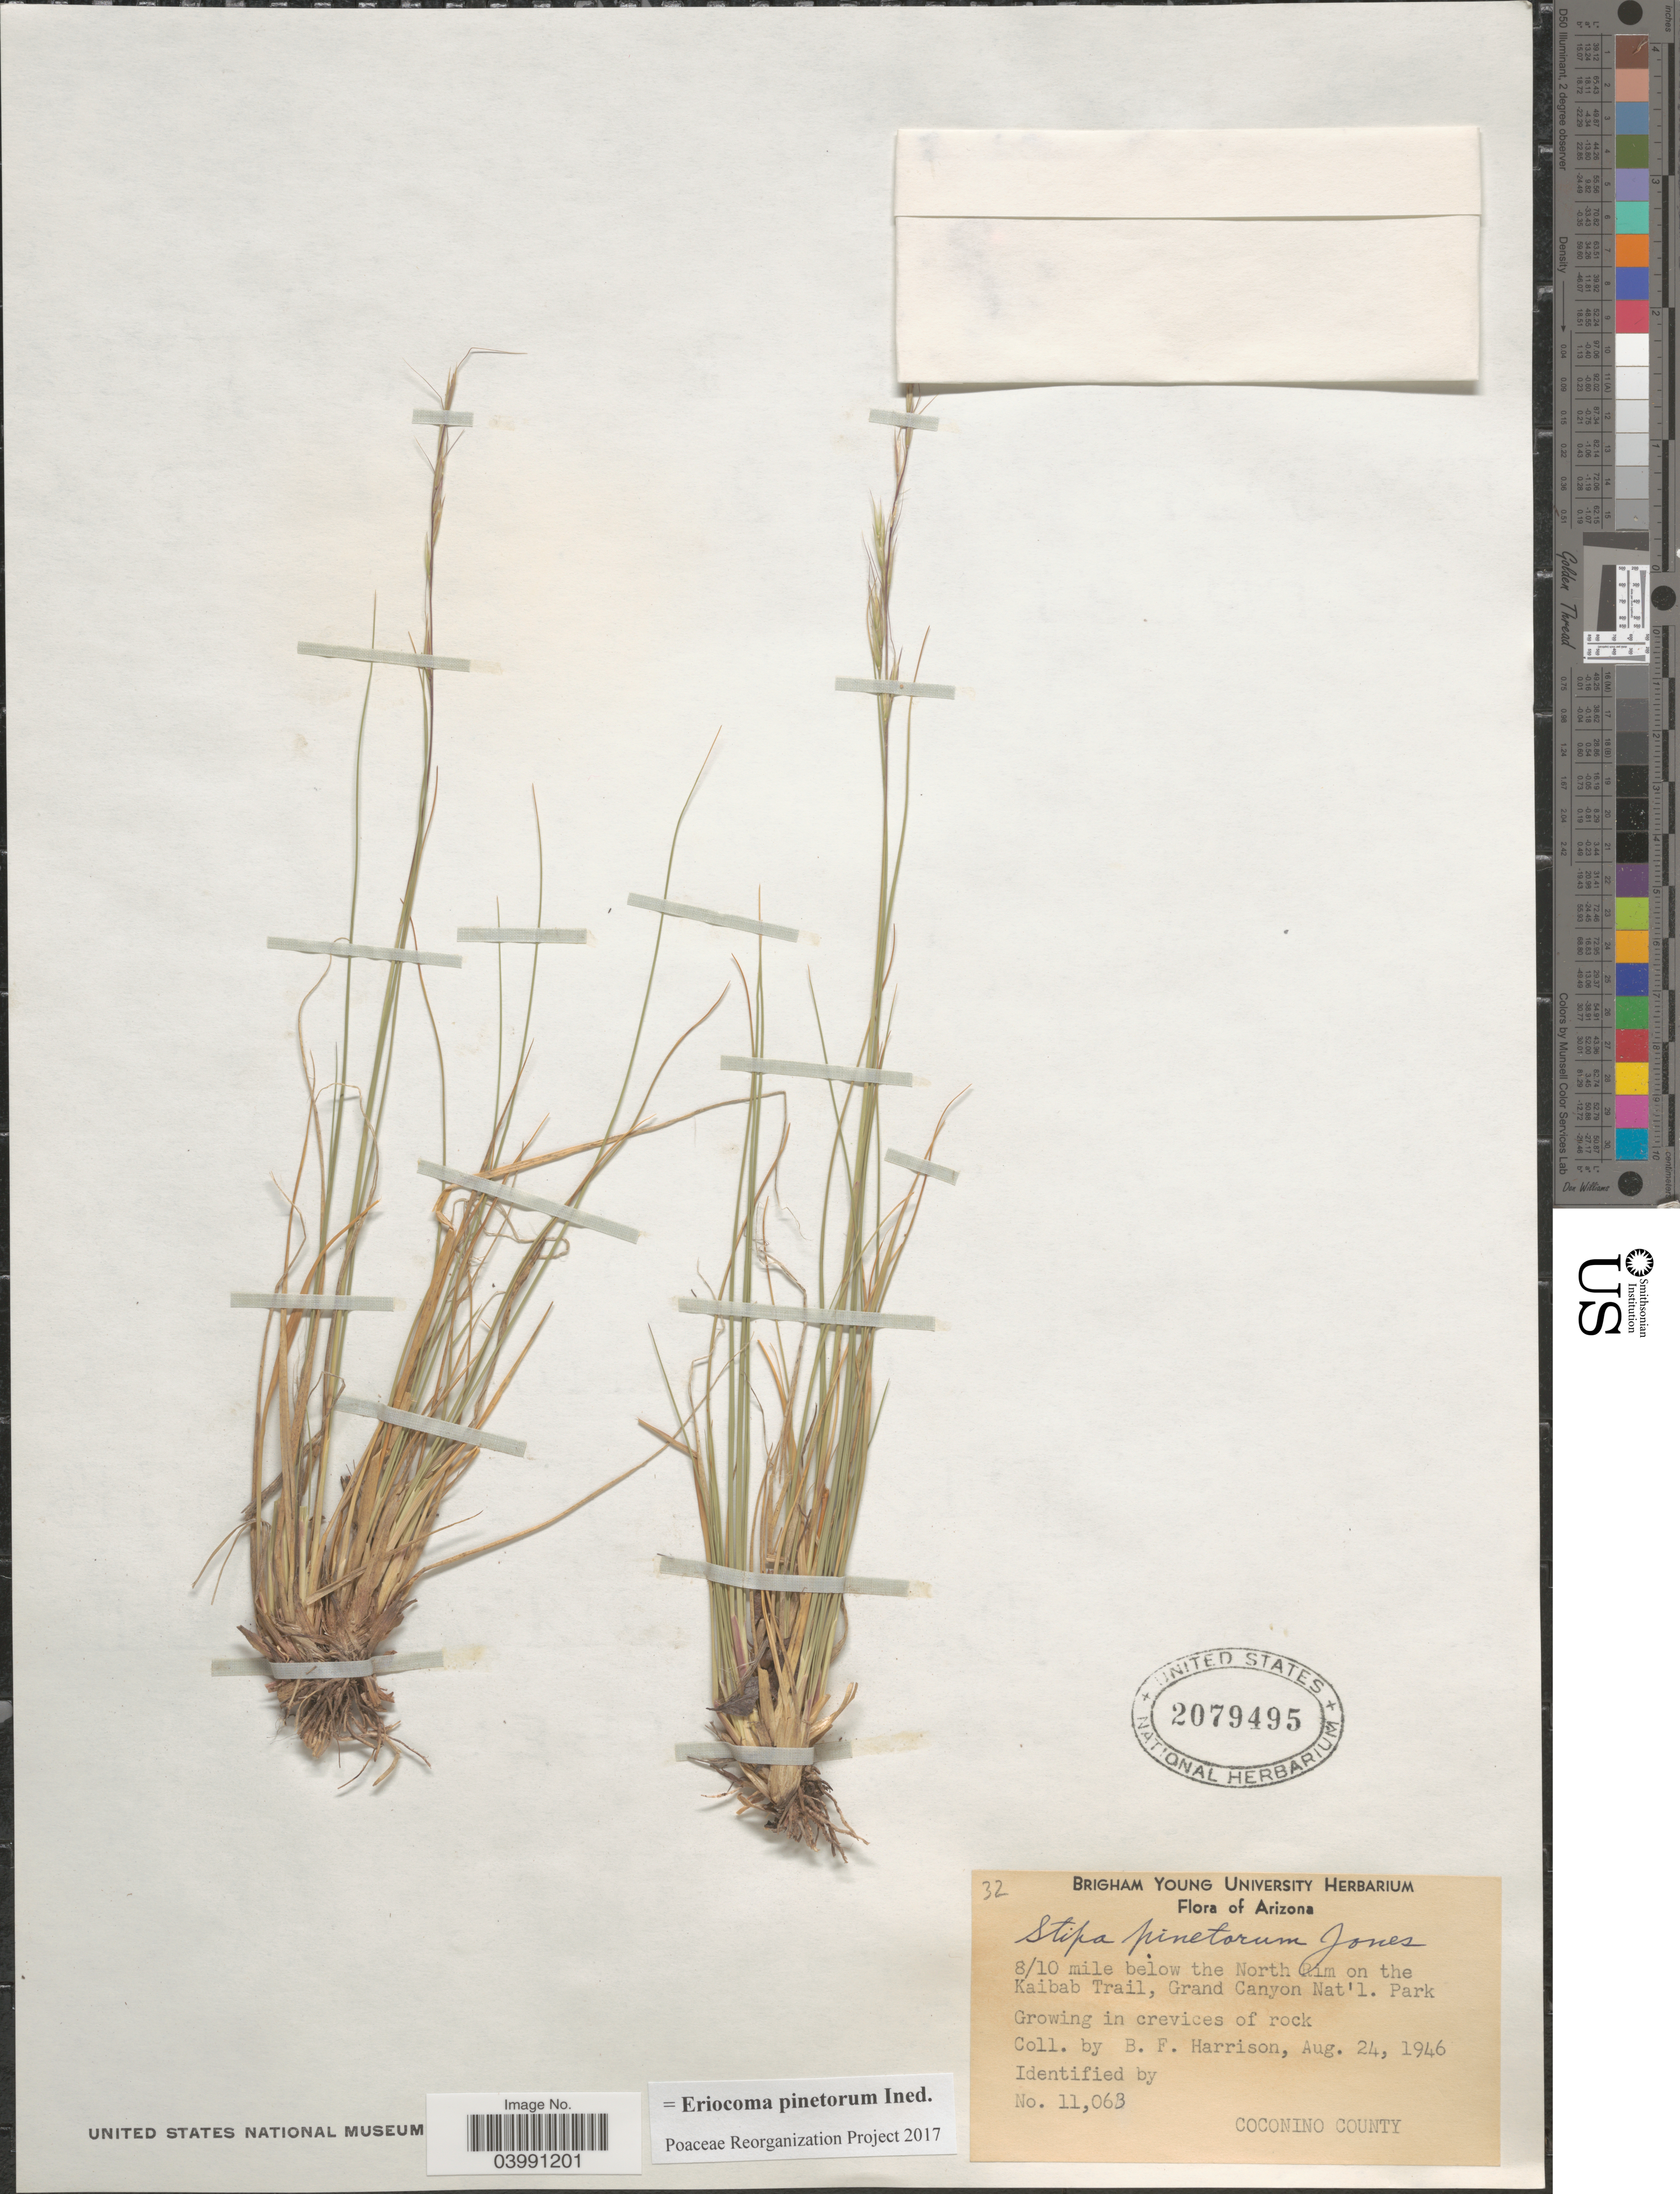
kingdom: Plantae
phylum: Tracheophyta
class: Liliopsida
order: Poales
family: Poaceae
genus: Eriocoma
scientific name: Eriocoma pinetorum ined.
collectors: B. F. Harrison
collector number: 11063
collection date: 1946-08-24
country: United States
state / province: Arizona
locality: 8/10 mile below the North Rim on the Kaibab Trail, Grand Canyon Nat'l. Park. Coconino County.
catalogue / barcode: US 2079495